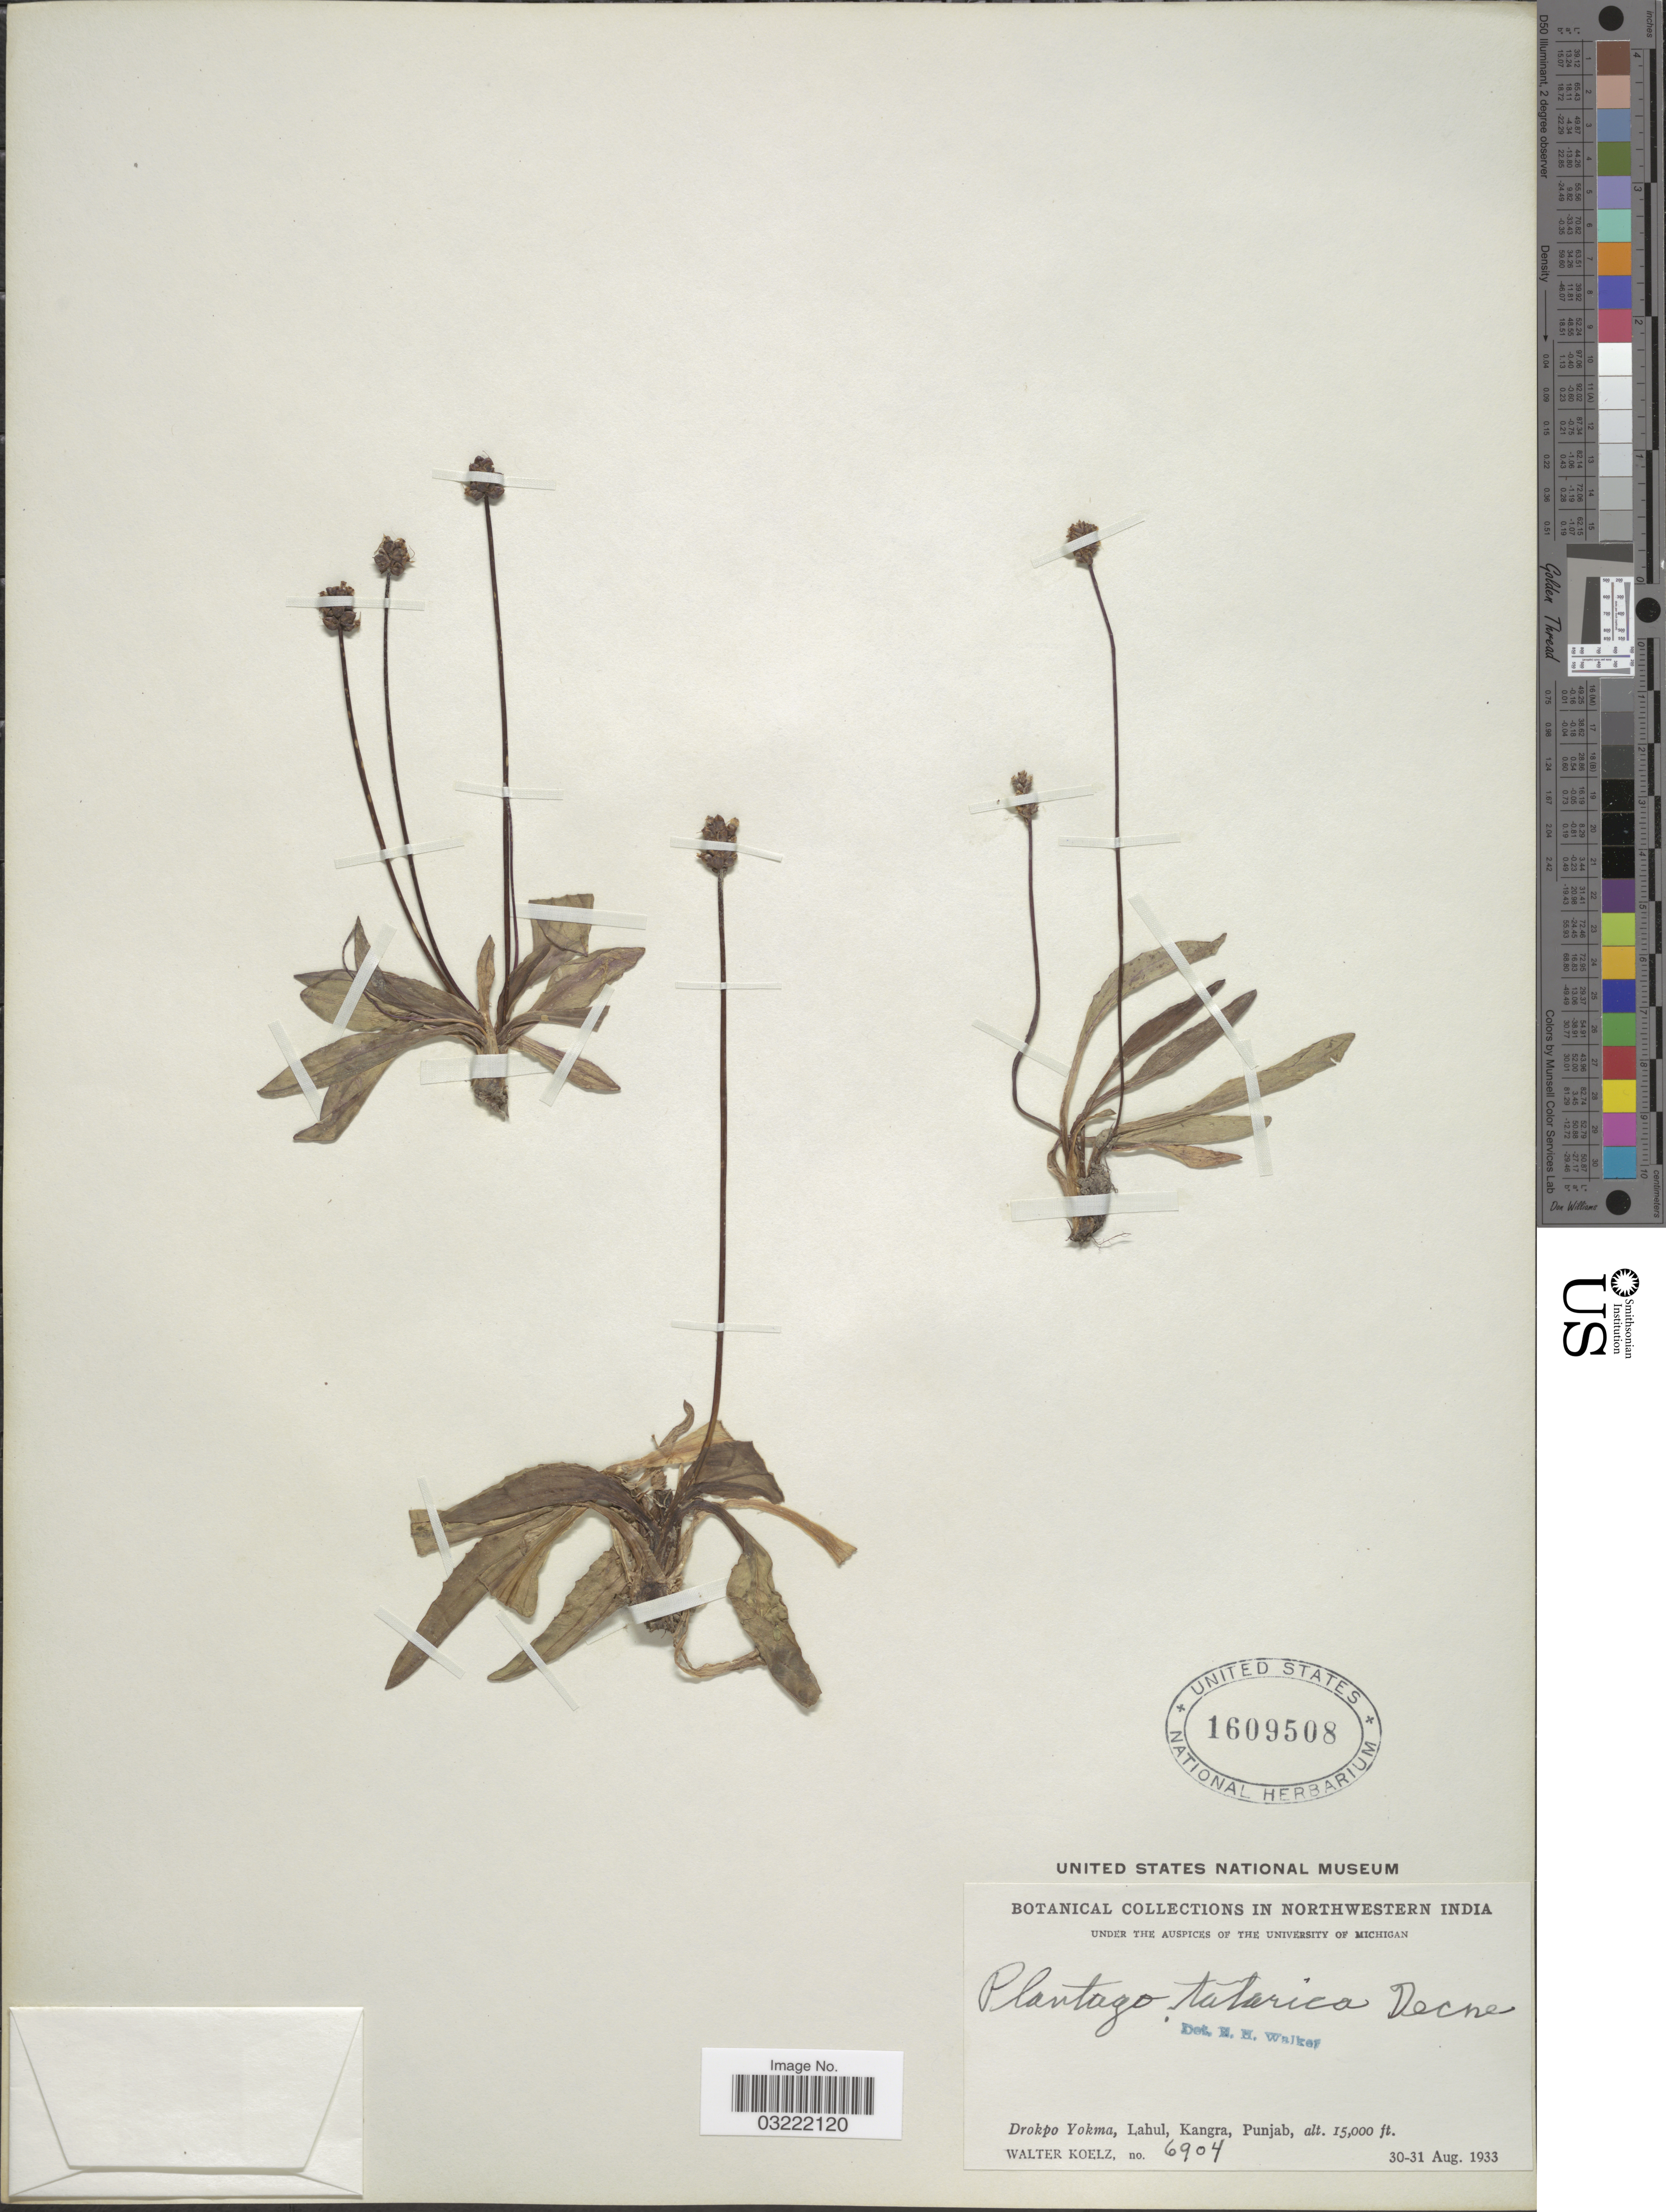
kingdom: Plantae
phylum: Tracheophyta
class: Magnoliopsida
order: Lamiales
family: Plantaginaceae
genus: Plantago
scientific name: Plantago gentianoides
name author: Sibth. & Sm.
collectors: W. N. Koelz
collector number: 6904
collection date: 1933-08-30/1933-08-31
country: India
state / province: Punjab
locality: Northwestern India. Drokpo Yokma, Lahul, Kangra.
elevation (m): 4572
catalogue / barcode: US 1609508